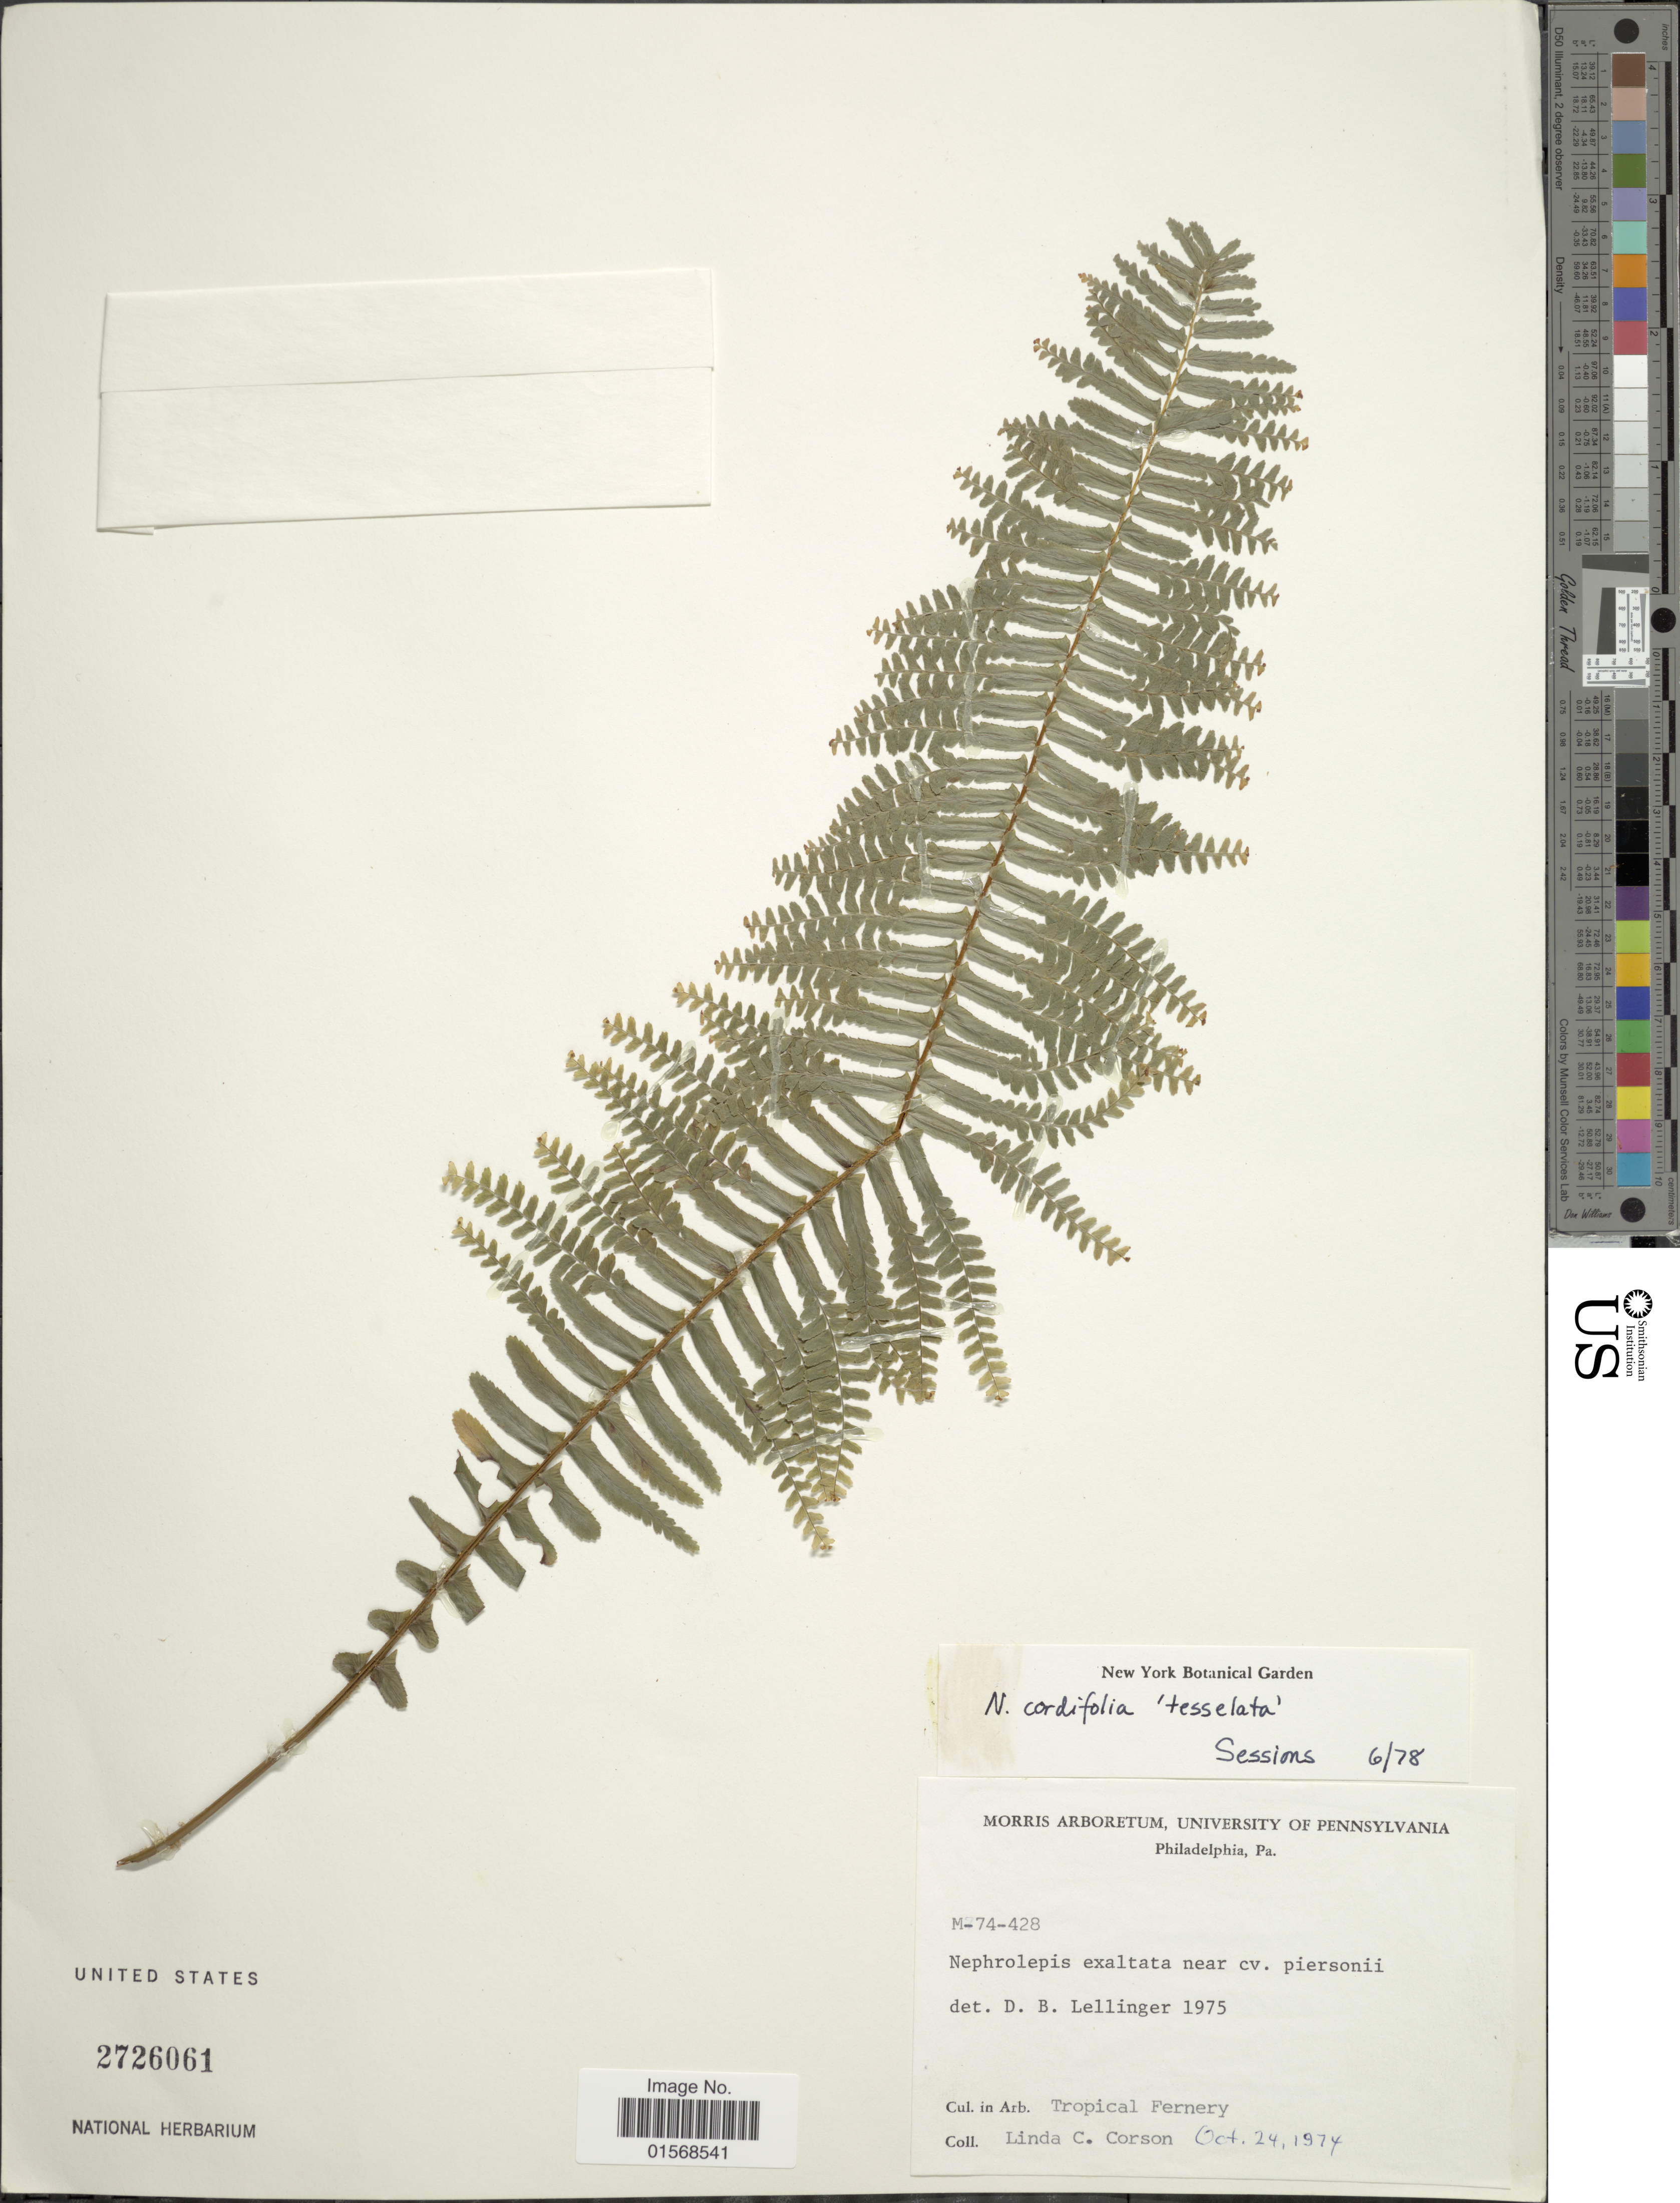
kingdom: Plantae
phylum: Tracheophyta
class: Polypodiopsida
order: Polypodiales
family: Nephrolepidaceae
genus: Nephrolepis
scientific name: Nephrolepis cordifolia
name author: (L.) C. Presl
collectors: L. Corson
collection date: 1974-10-24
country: United States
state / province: Pennsylvania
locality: Tropical Fernery, University of Pennsylvania, Philadelphia, Pa. [unsure placement]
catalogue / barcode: US 2726061